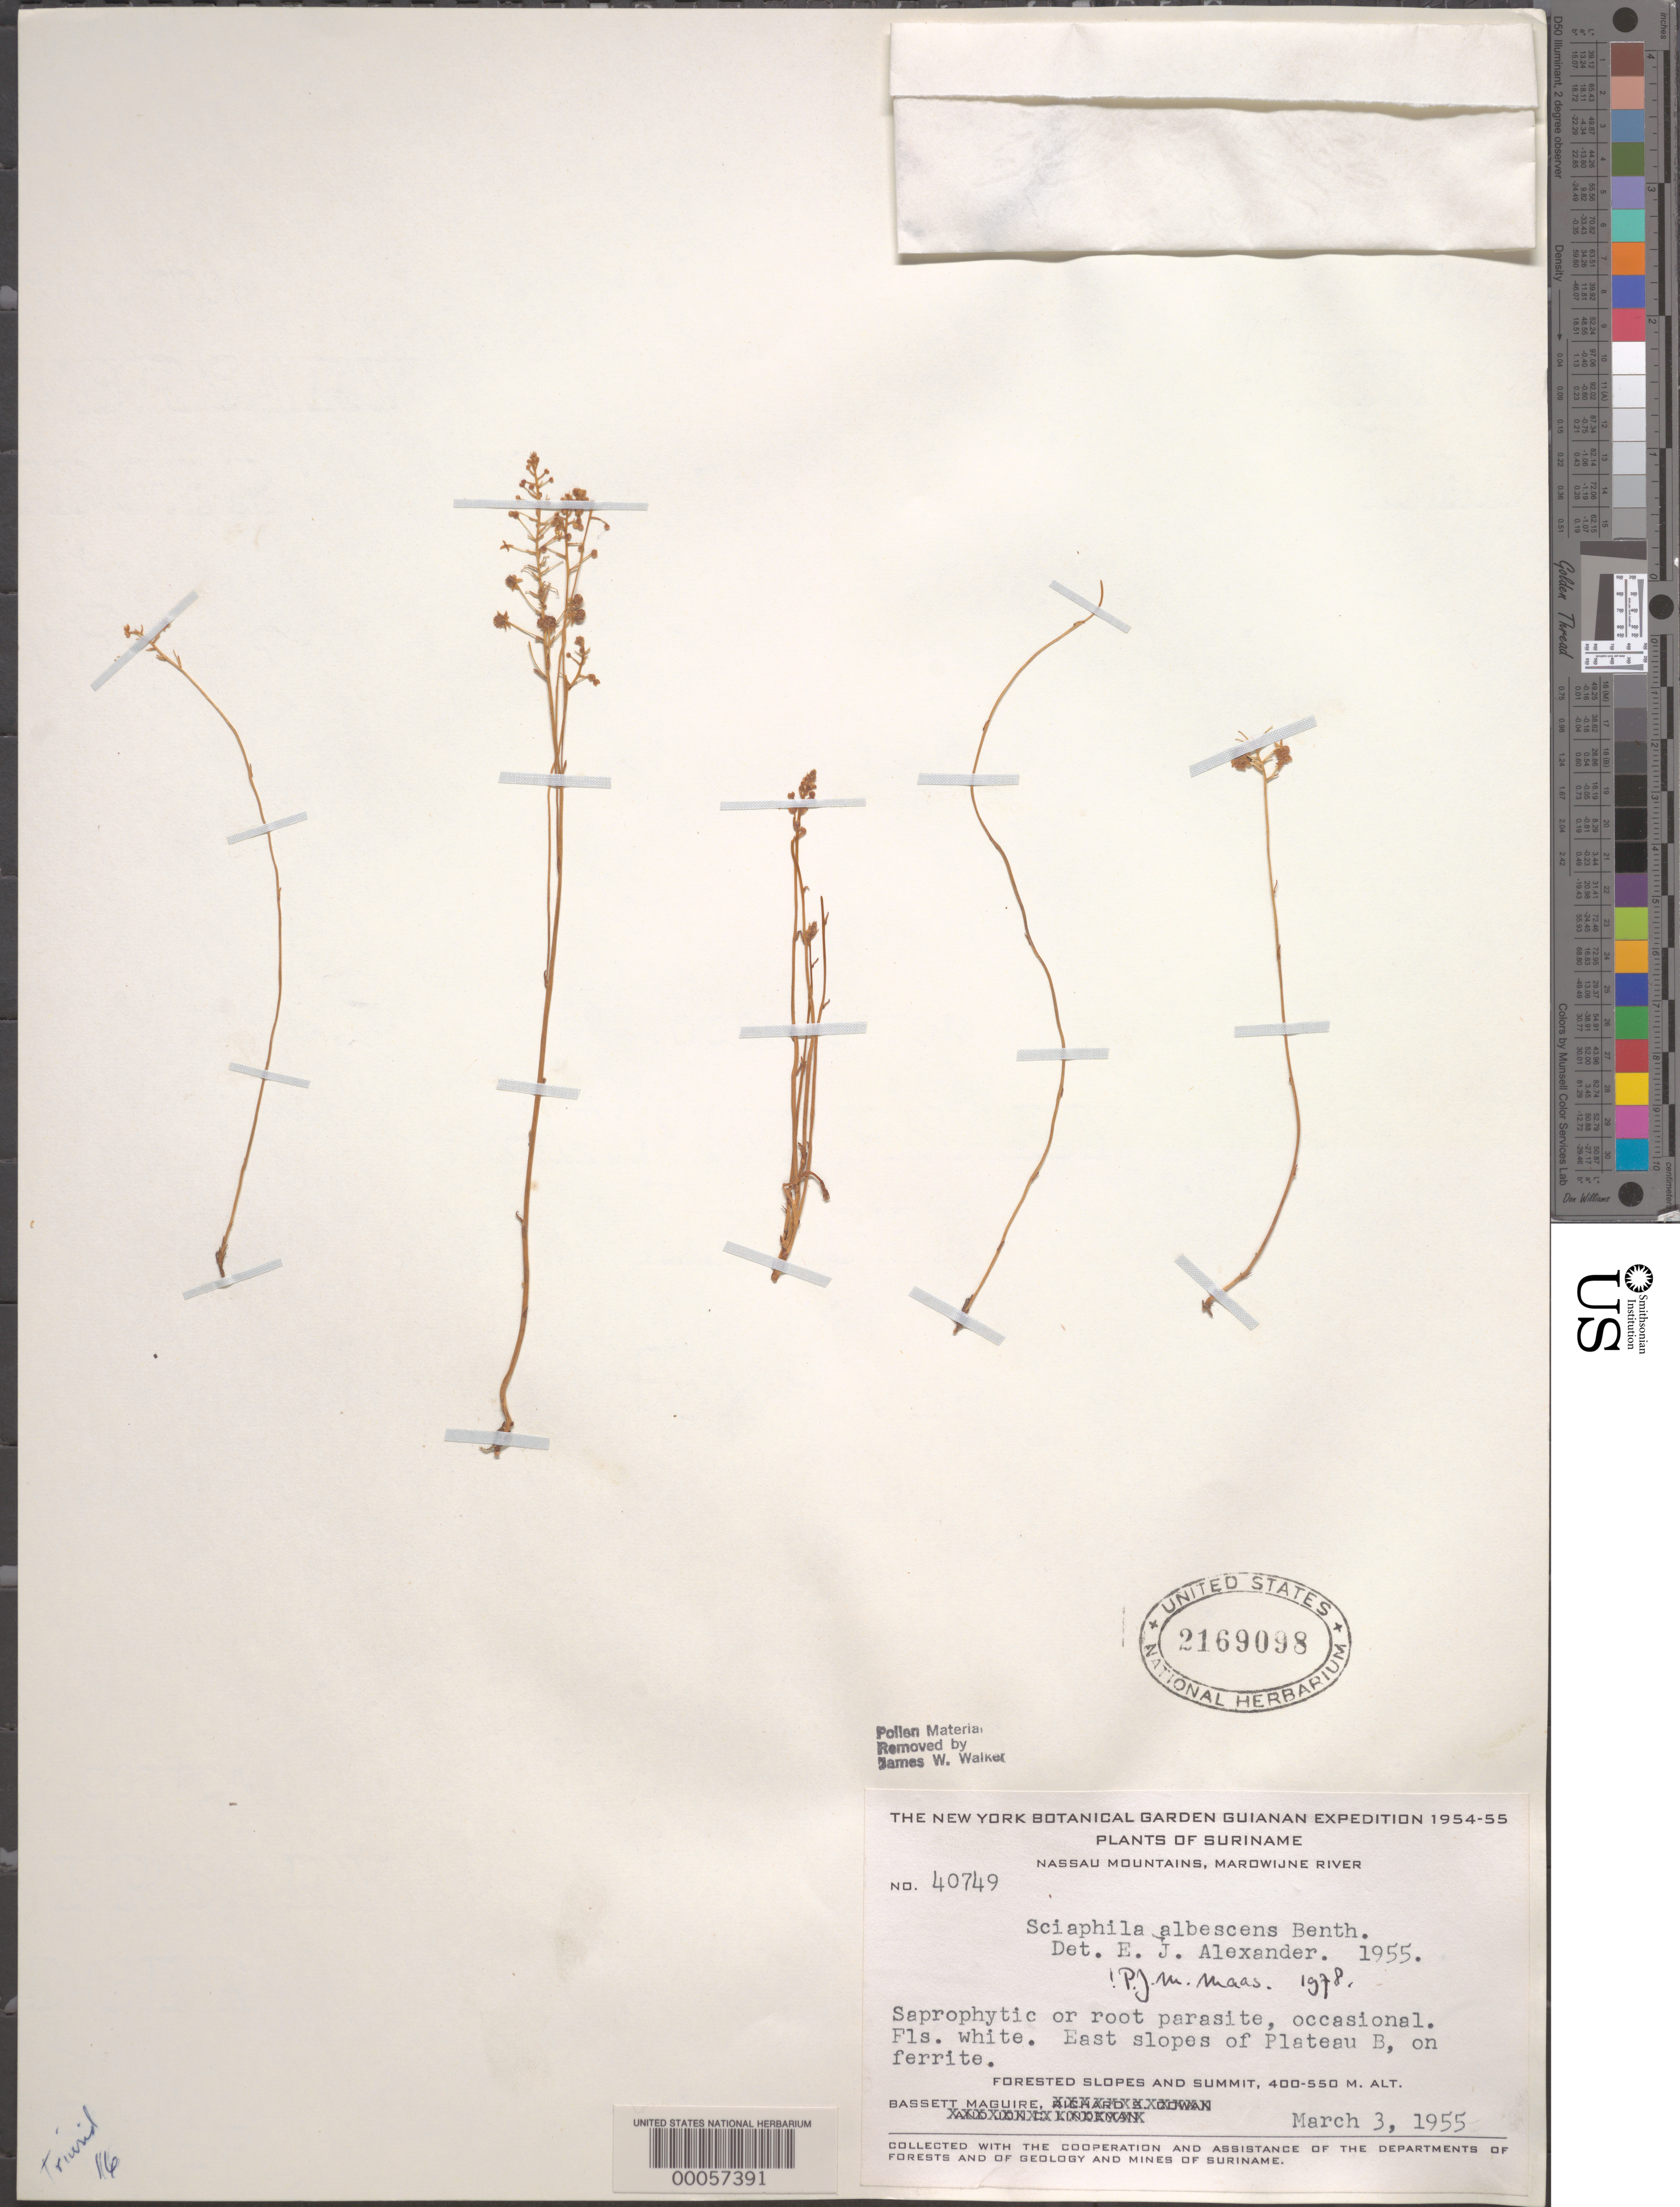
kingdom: Plantae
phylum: Tracheophyta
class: Liliopsida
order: Pandanales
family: Triuridaceae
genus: Sciaphila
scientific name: Sciaphila albescens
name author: Benth.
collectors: E. J. Alexander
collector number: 40749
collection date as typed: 03 Mar 1955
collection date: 1955-03-03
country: Suriname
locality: Nassau mts., marowijne river.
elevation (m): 400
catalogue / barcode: US 2169098